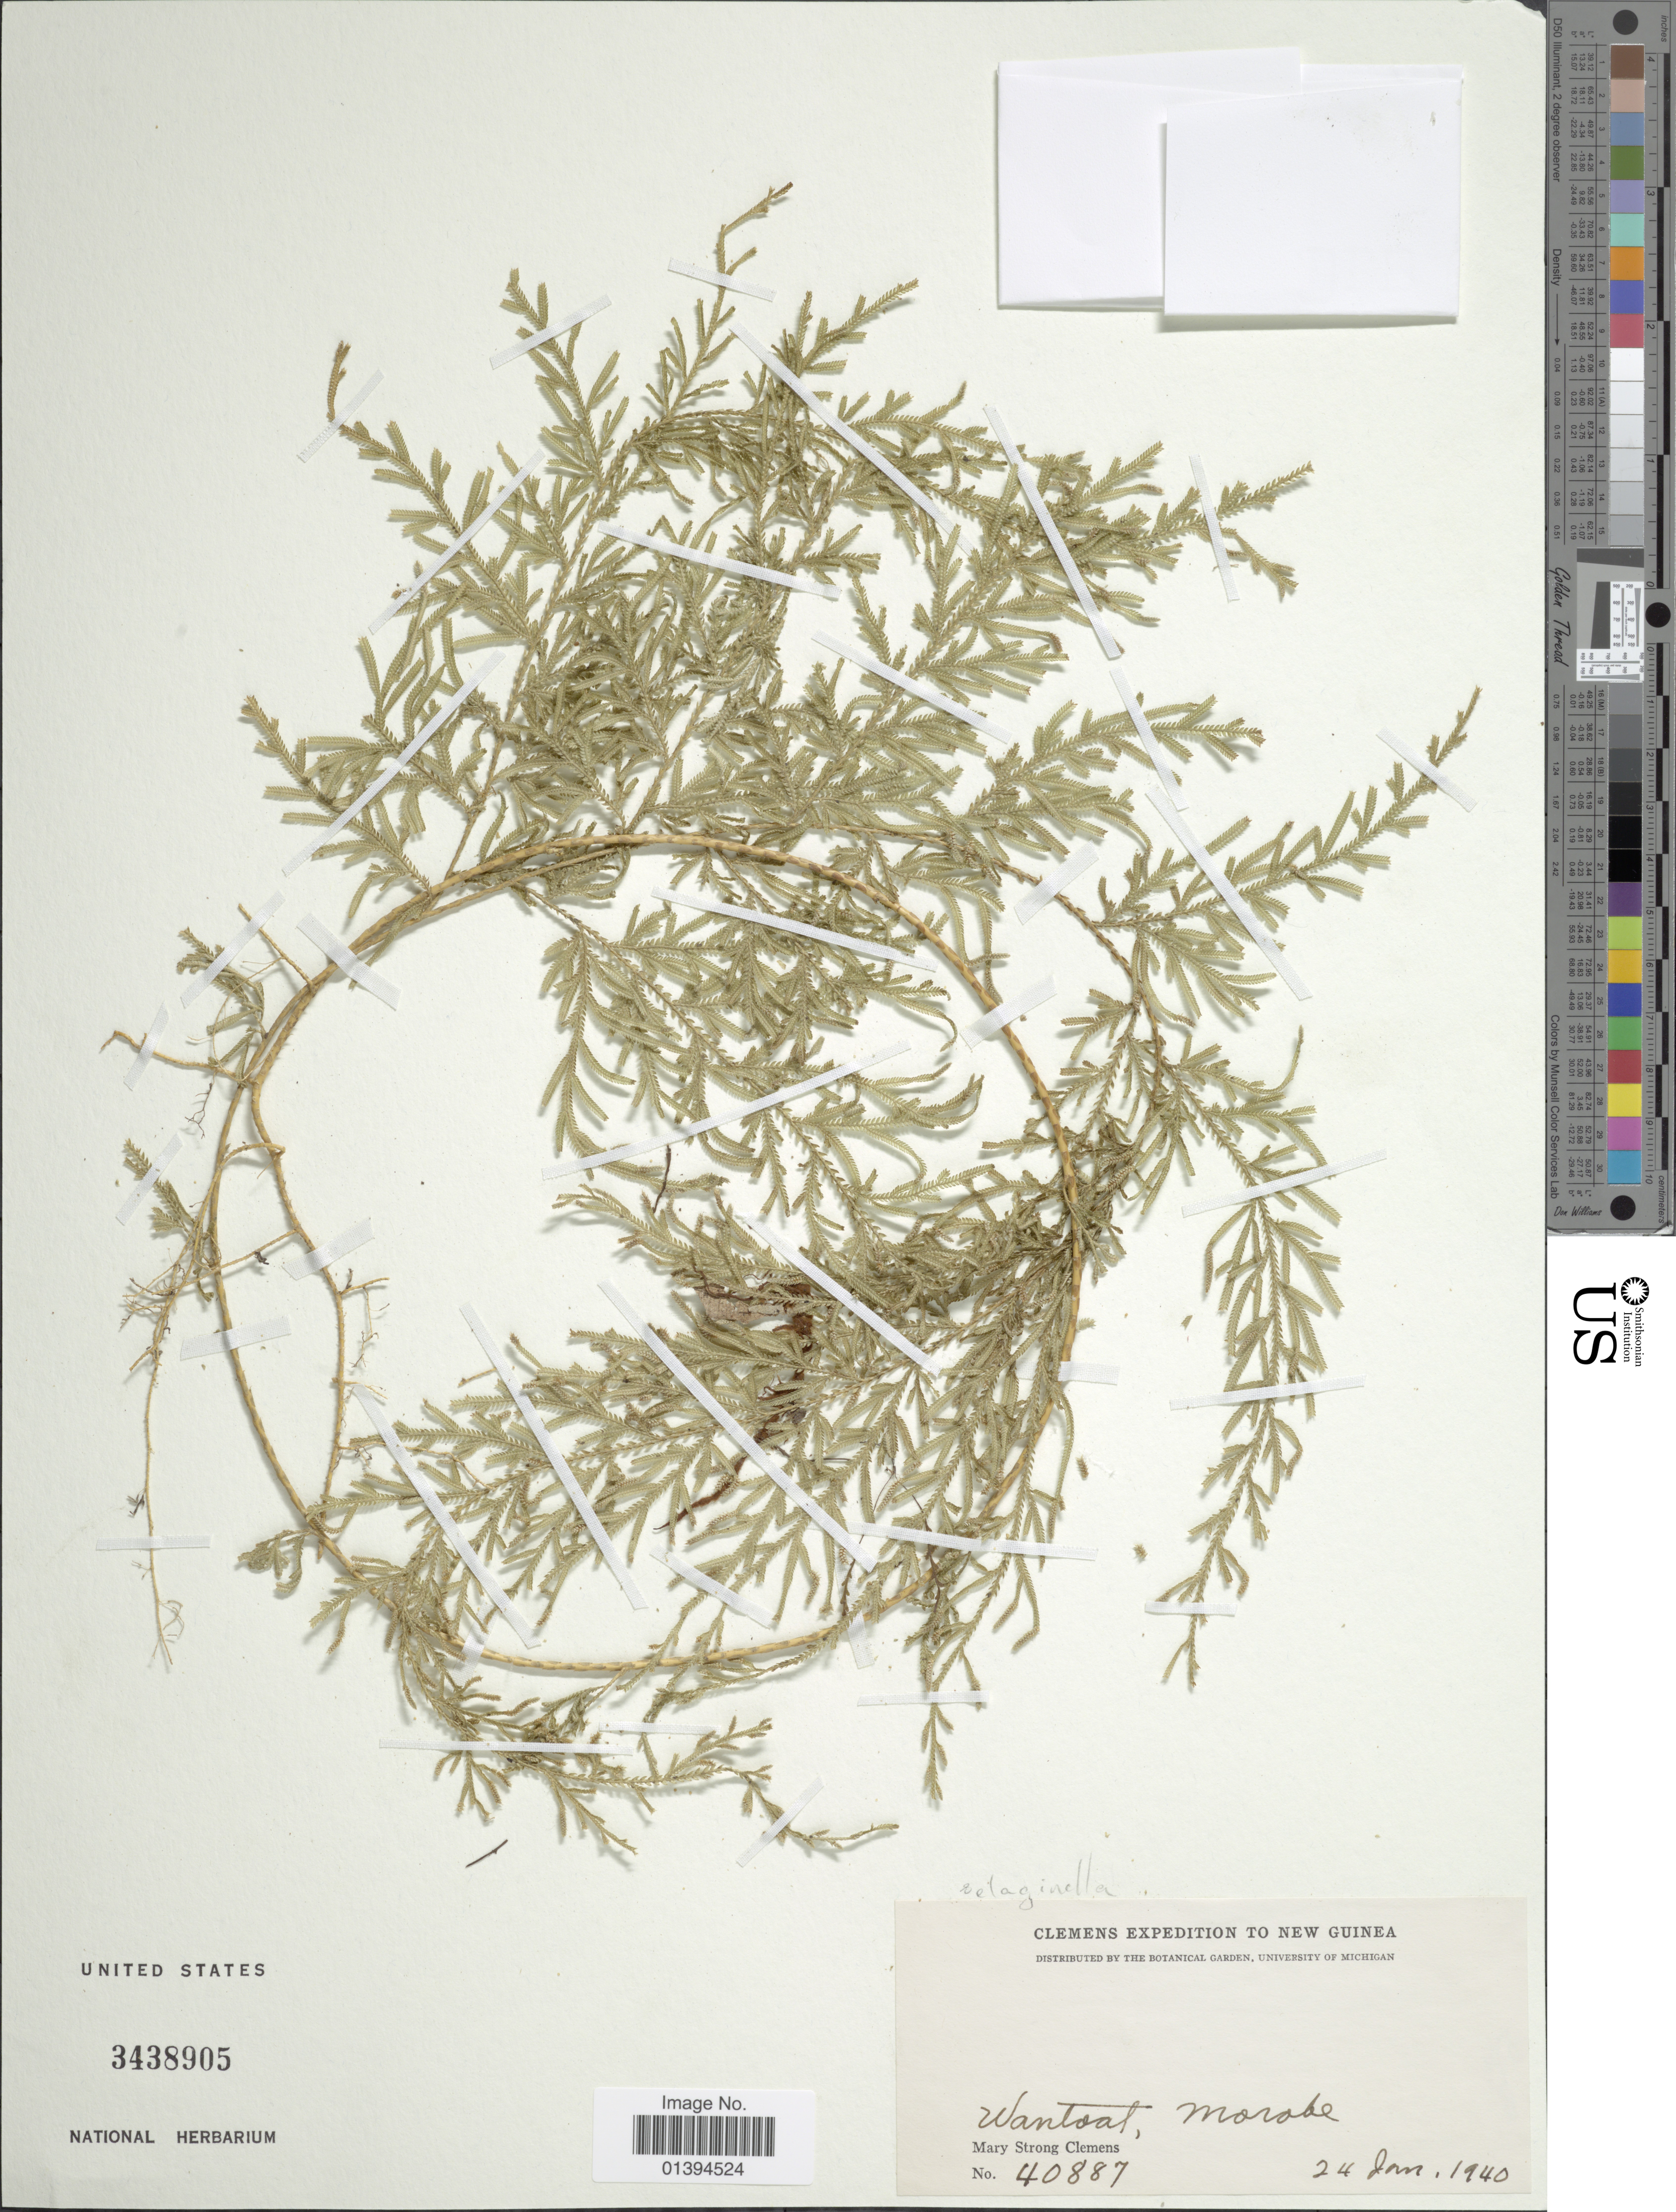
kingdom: Plantae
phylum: Tracheophyta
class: Lycopodiopsida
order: Selaginellales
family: Selaginellaceae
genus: Selaginella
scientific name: Selaginella sp.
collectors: M. S. Clemens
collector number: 40887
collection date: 1940-01-24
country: Papua New Guinea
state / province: Morobe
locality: New Guinea, Wantoat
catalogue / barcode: US 3438905